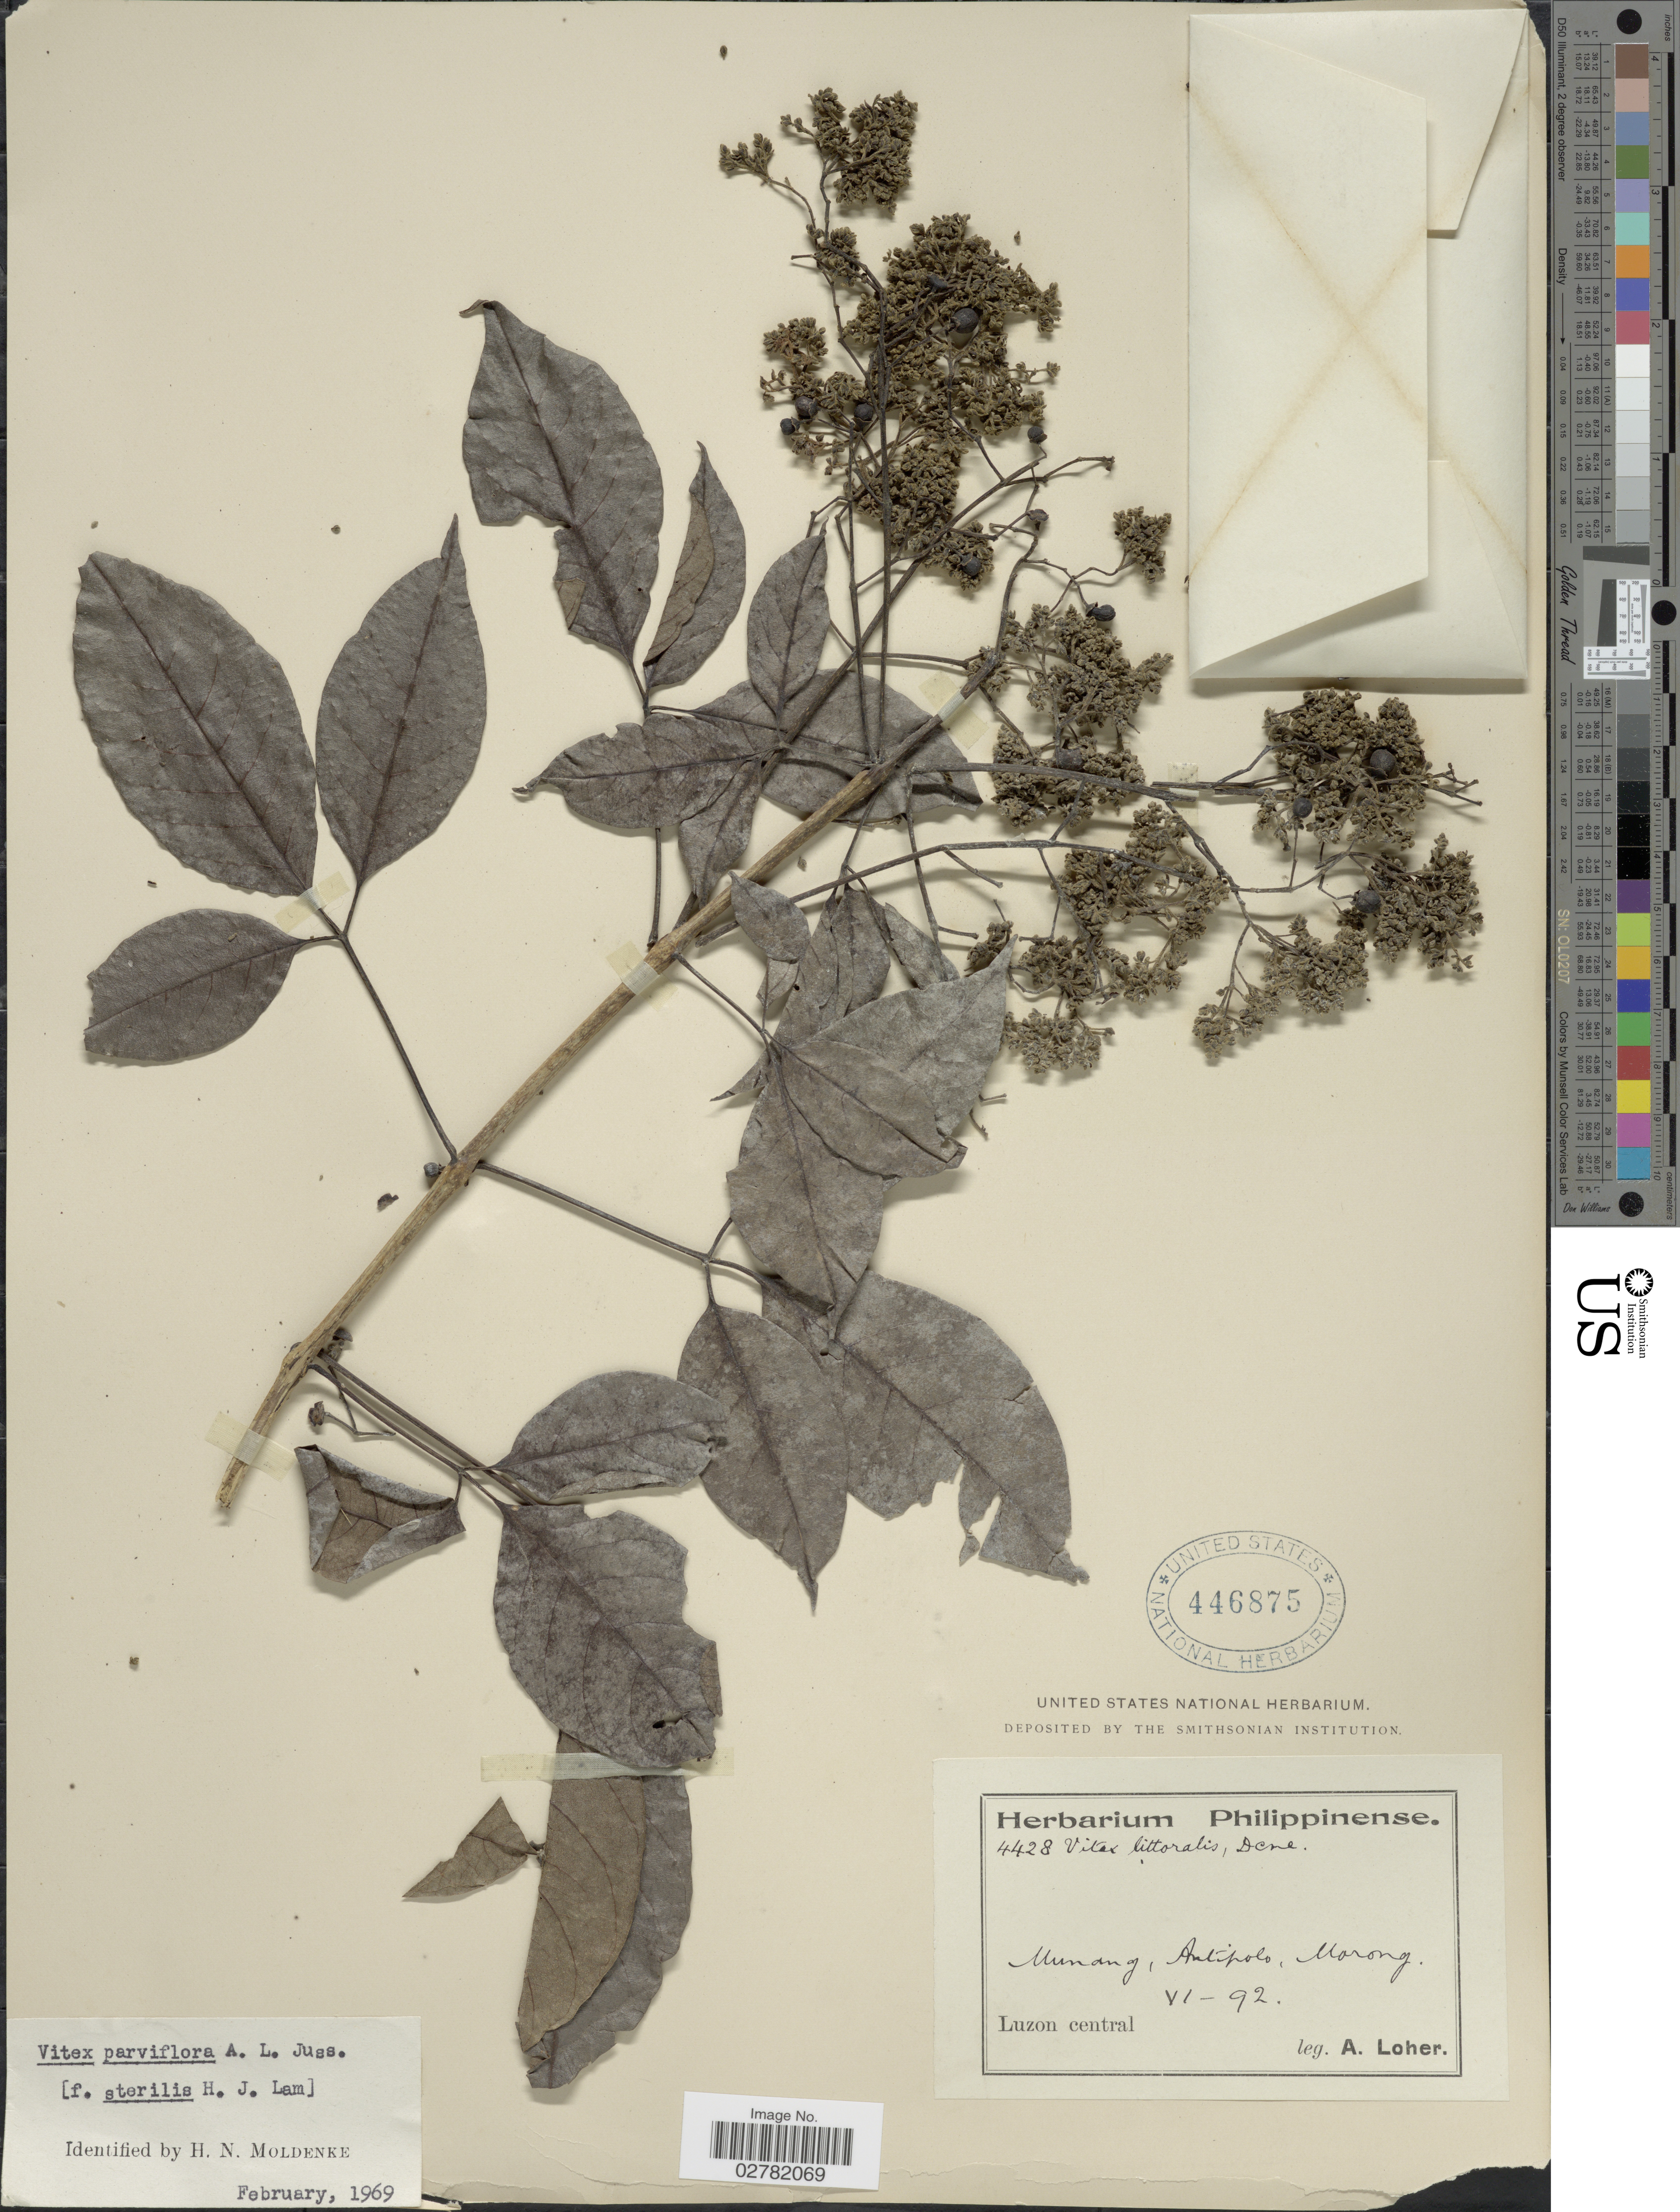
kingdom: Plantae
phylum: Tracheophyta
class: Magnoliopsida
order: Lamiales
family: Lamiaceae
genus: Vitex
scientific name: Vitex parviflora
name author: Juss.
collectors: A. Loher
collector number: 4428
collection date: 1892-06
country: Philippines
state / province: Central Luzon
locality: Munang, Antipolo, Morong.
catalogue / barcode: US 446875